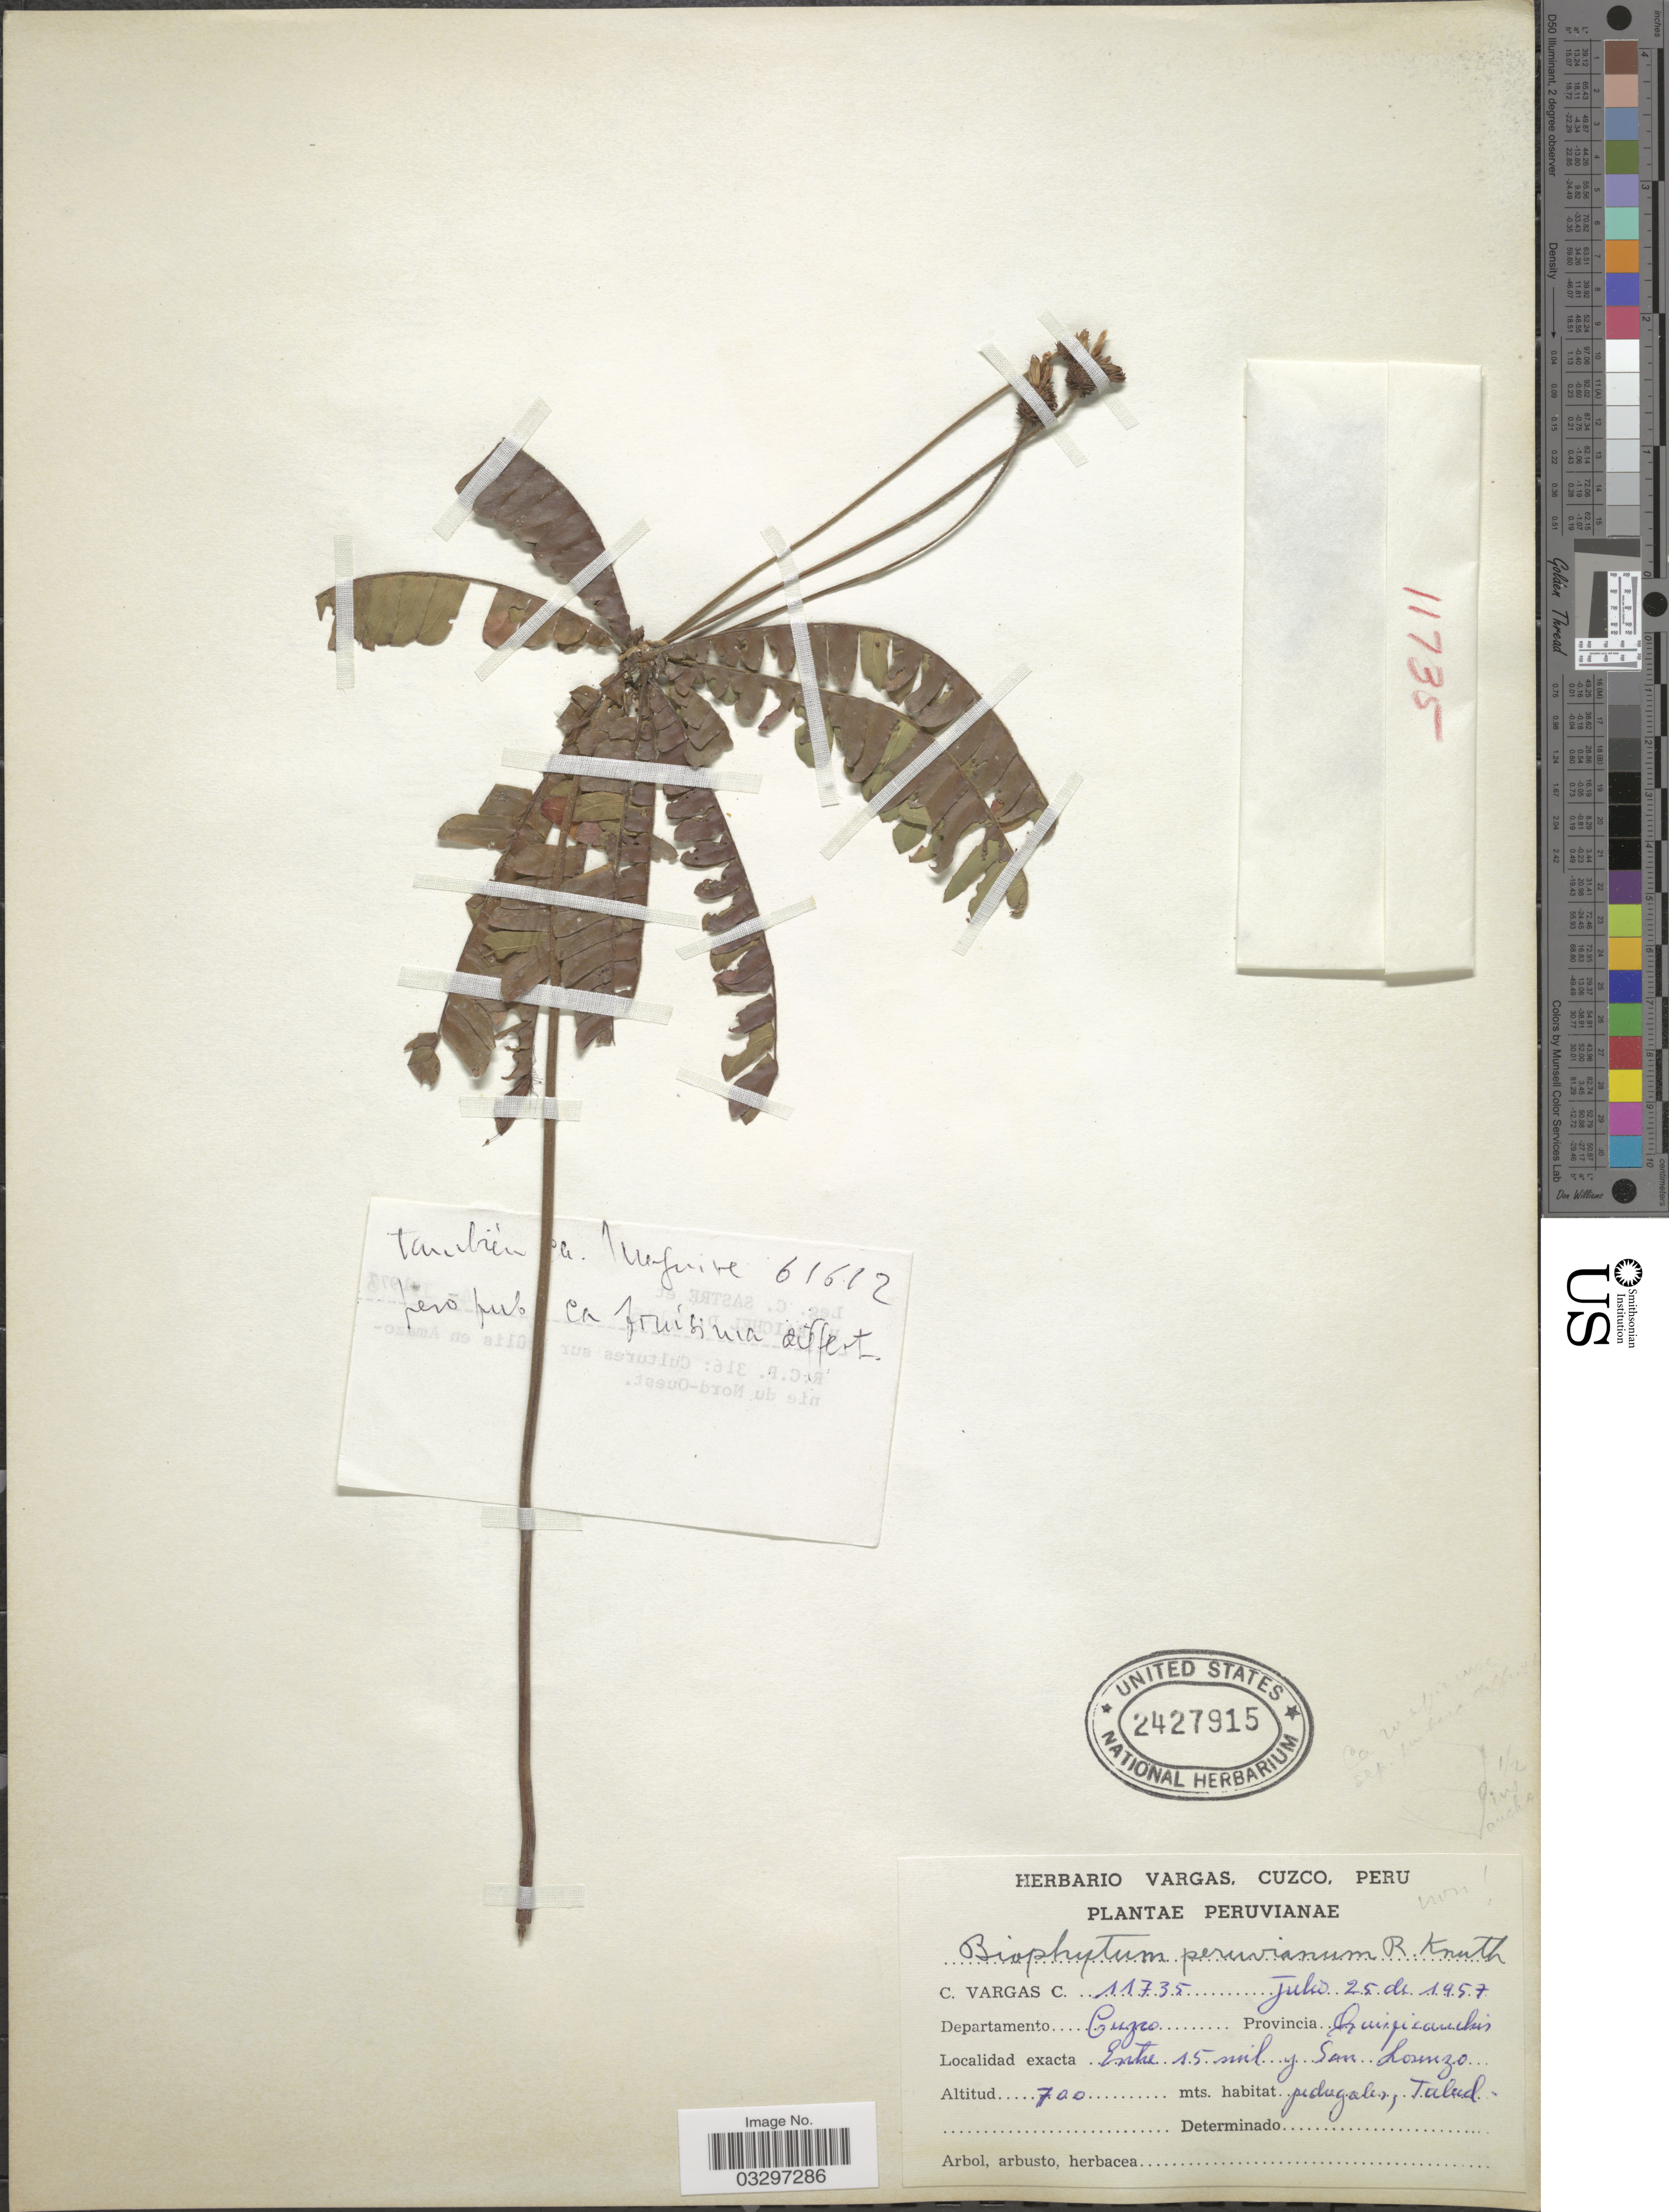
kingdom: Plantae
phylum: Tracheophyta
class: Magnoliopsida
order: Oxalidales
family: Oxalidaceae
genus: Biophytum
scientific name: Biophytum peruvianum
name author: R. Knuth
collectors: C. Vargas Calderón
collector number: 11735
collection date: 1957-07-25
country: Peru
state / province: Cusco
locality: Departamento Cuzco. Provincia Quispicanchis. Entre 15 mil y San Lorenzo.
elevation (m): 700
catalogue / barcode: US 2427915